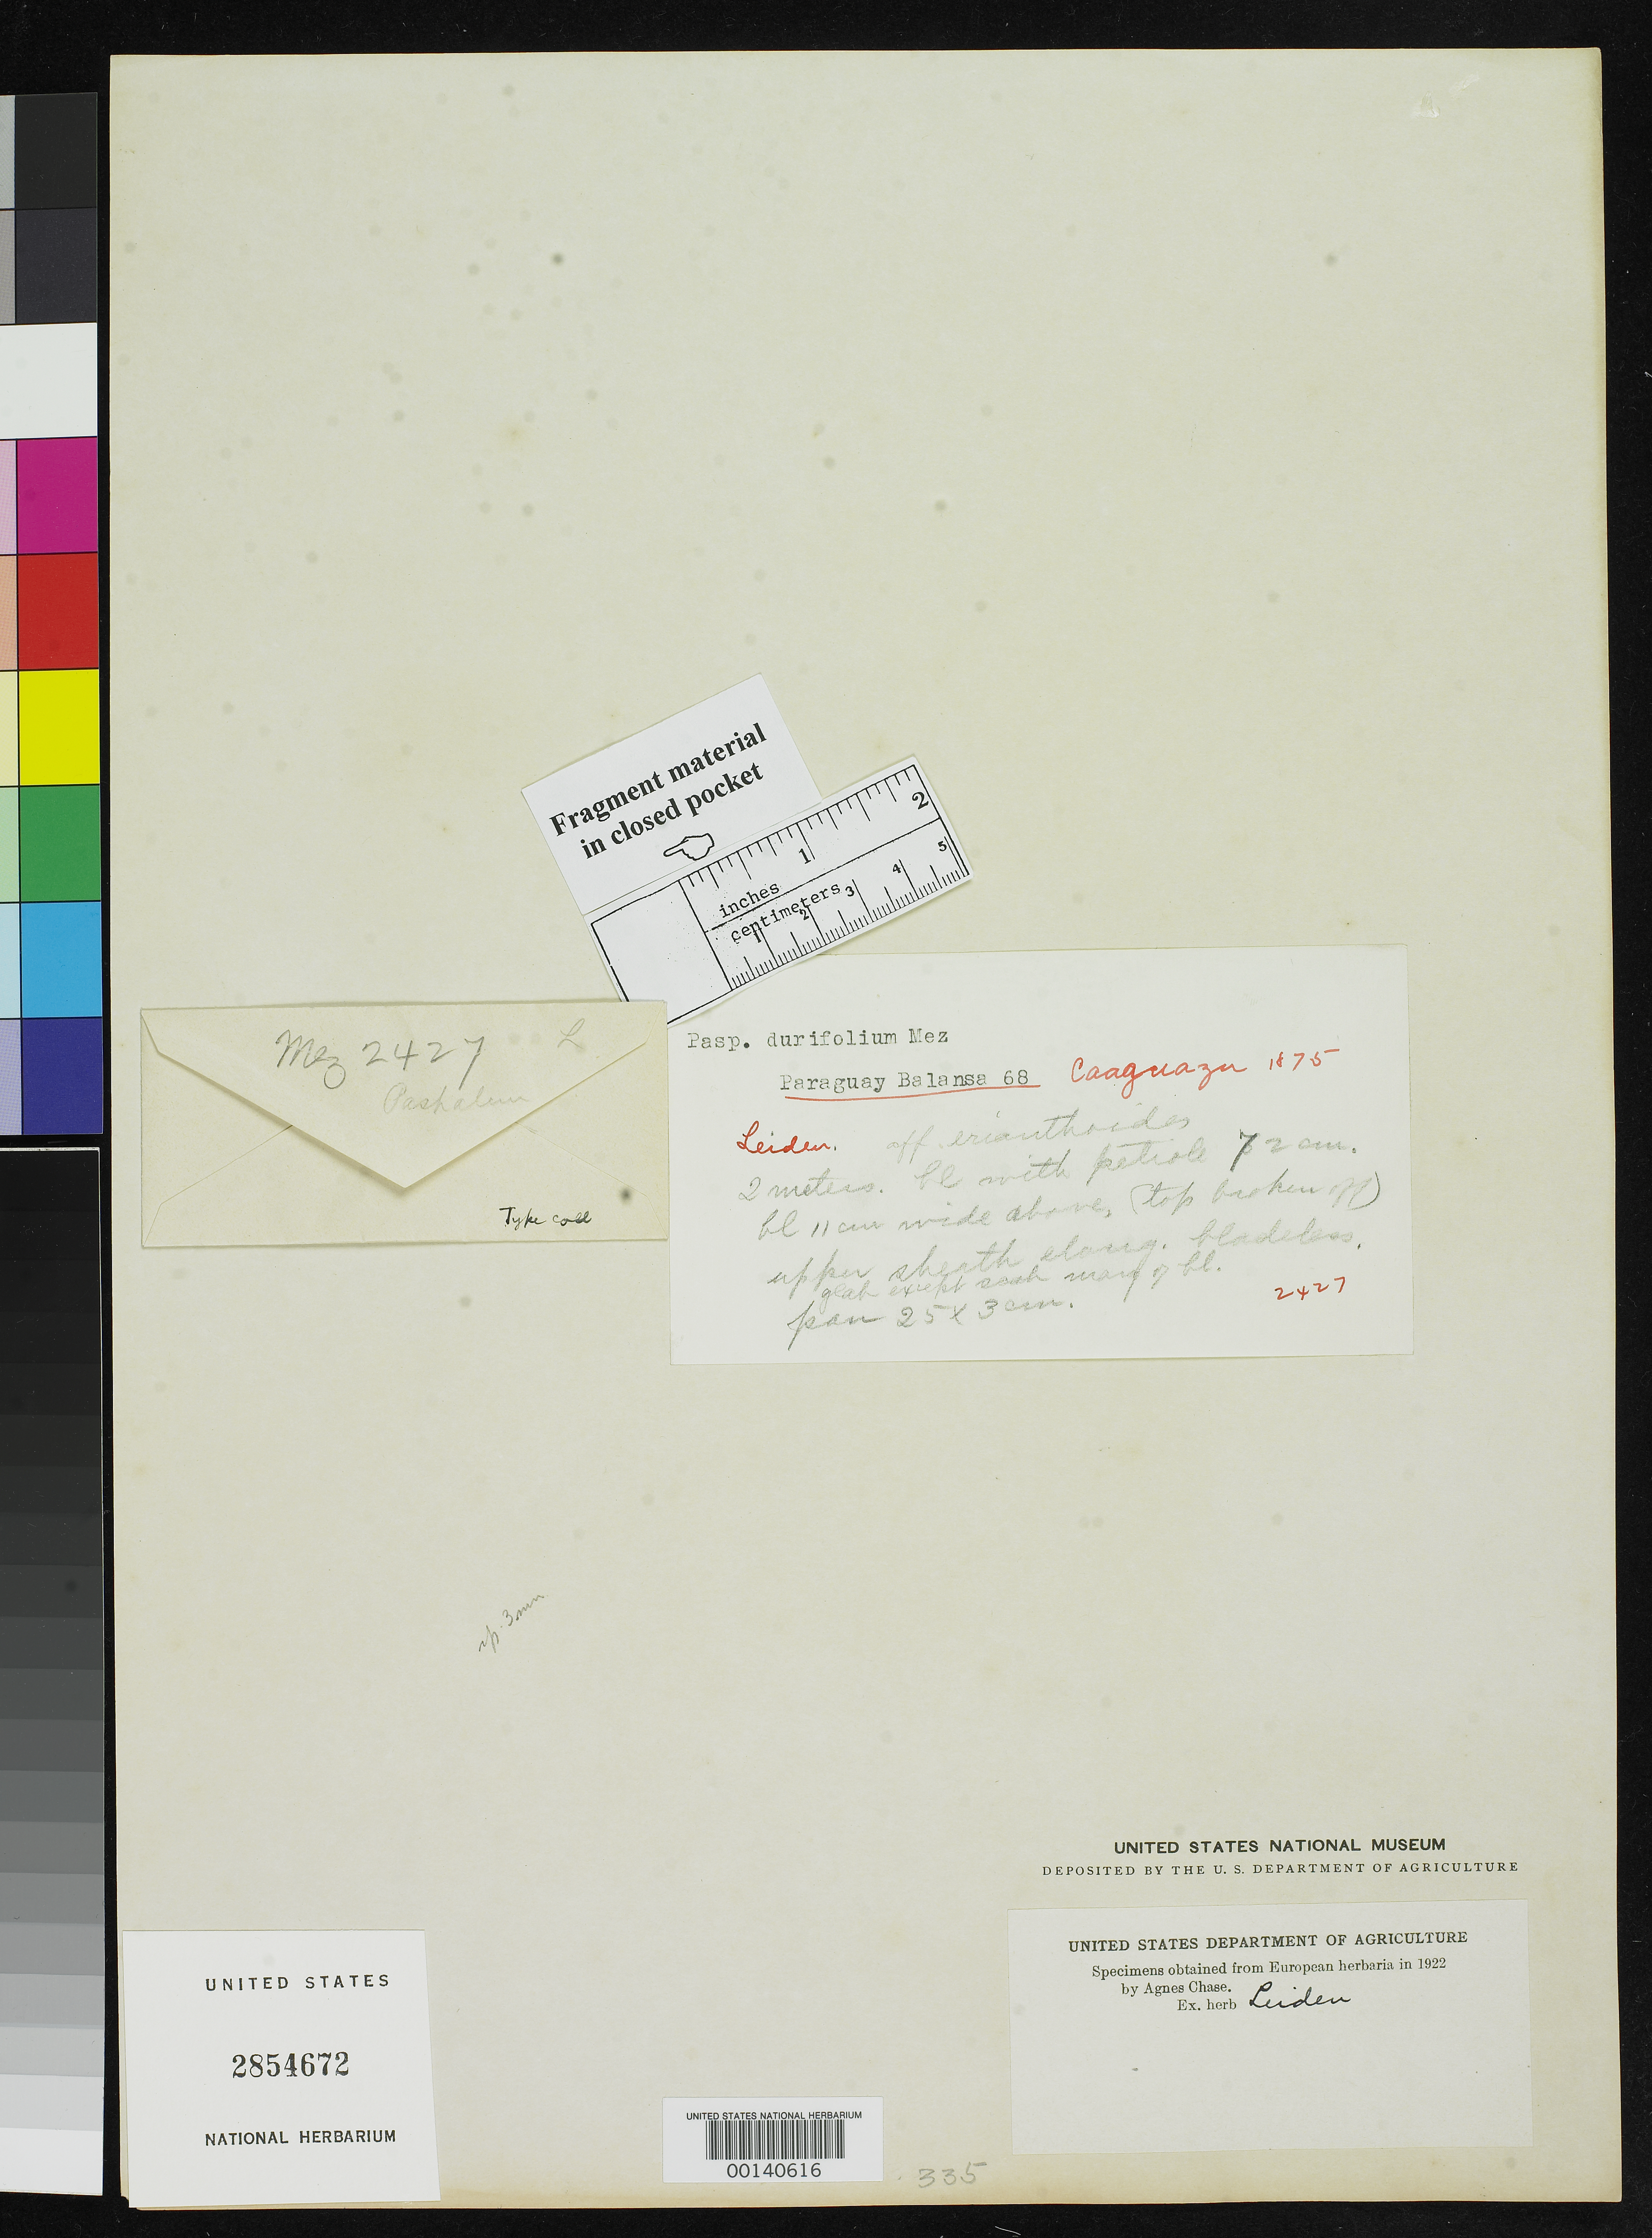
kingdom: Plantae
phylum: Tracheophyta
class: Liliopsida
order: Poales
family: Poaceae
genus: Paspalum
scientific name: Paspalum durifolium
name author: Mez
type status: Type Fragment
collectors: B. Balansa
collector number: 68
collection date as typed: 1875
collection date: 1875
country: Paraguay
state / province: Caaguazú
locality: Near Caaguazu.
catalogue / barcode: US 2854672